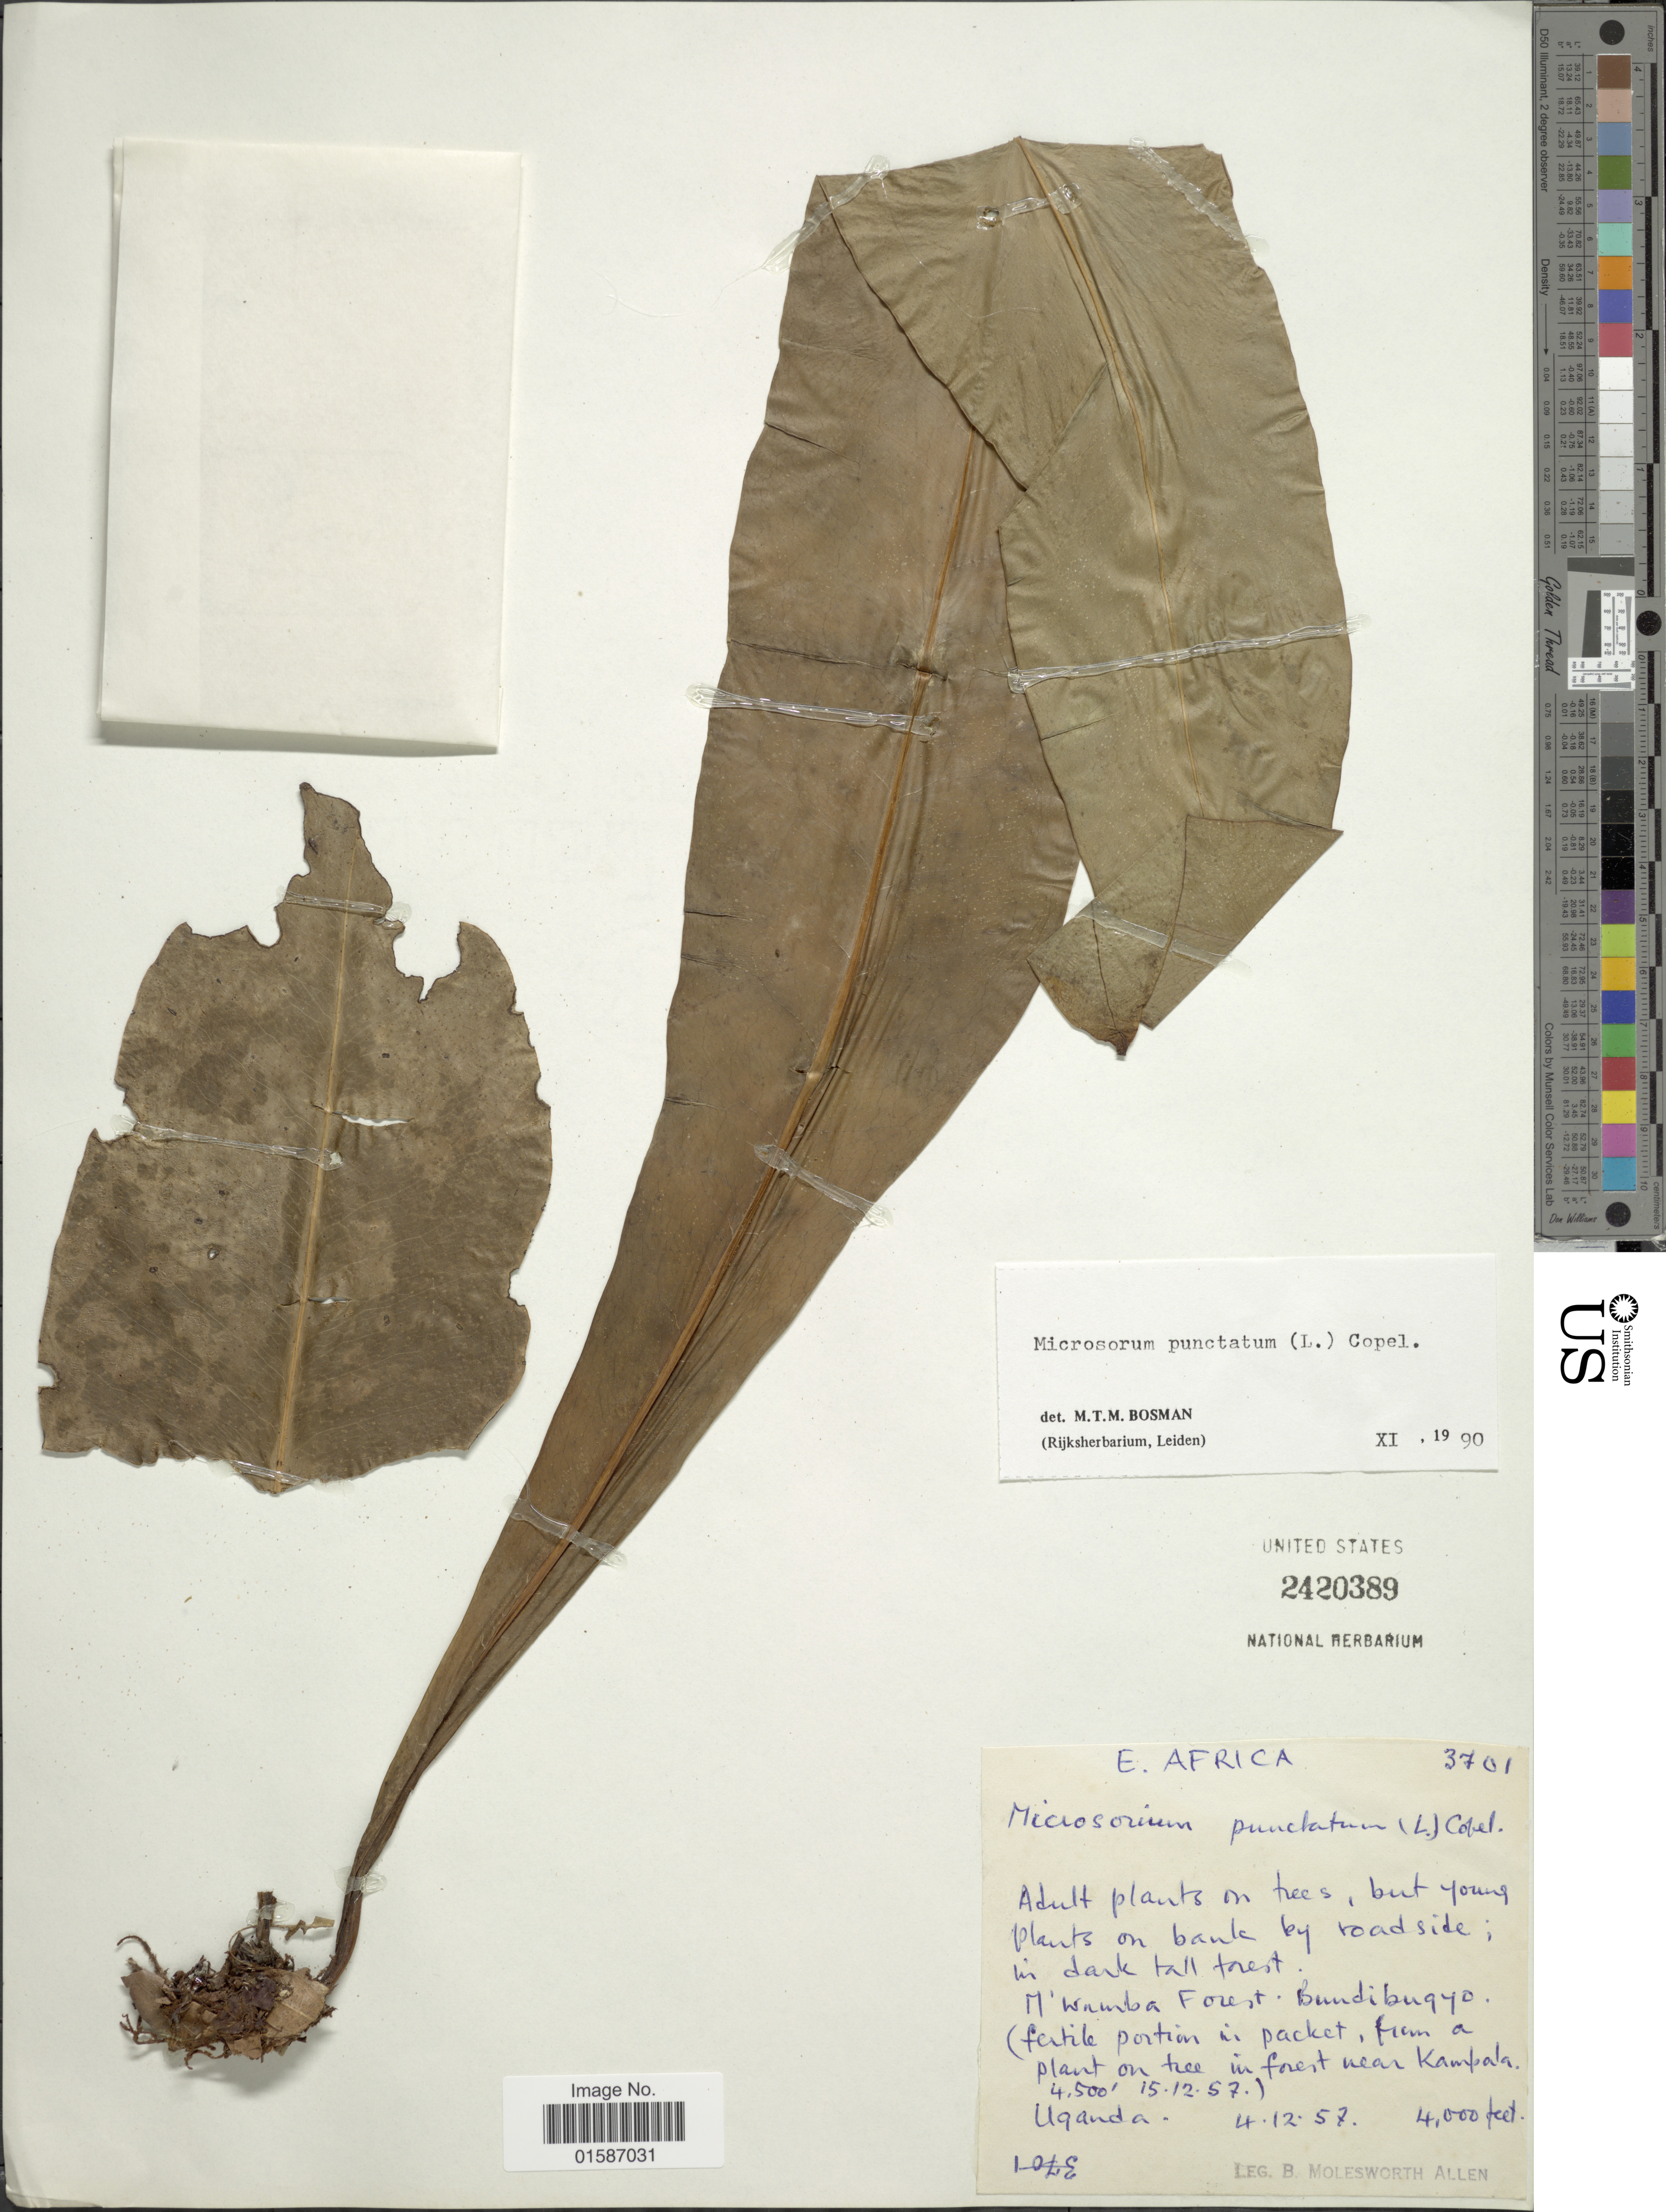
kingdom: Plantae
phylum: Tracheophyta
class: Polypodiopsida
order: Polypodiales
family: Polypodiaceae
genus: Microsorum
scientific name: Microsorum punctatum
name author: (L.) Copel.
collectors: B. E. G. Molesworth-Allen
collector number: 3701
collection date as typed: Transcribed d/m/y: 4/12/57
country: Uganda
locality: M'Wamba Forest. Bundibugyo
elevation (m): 1219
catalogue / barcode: US 2420389